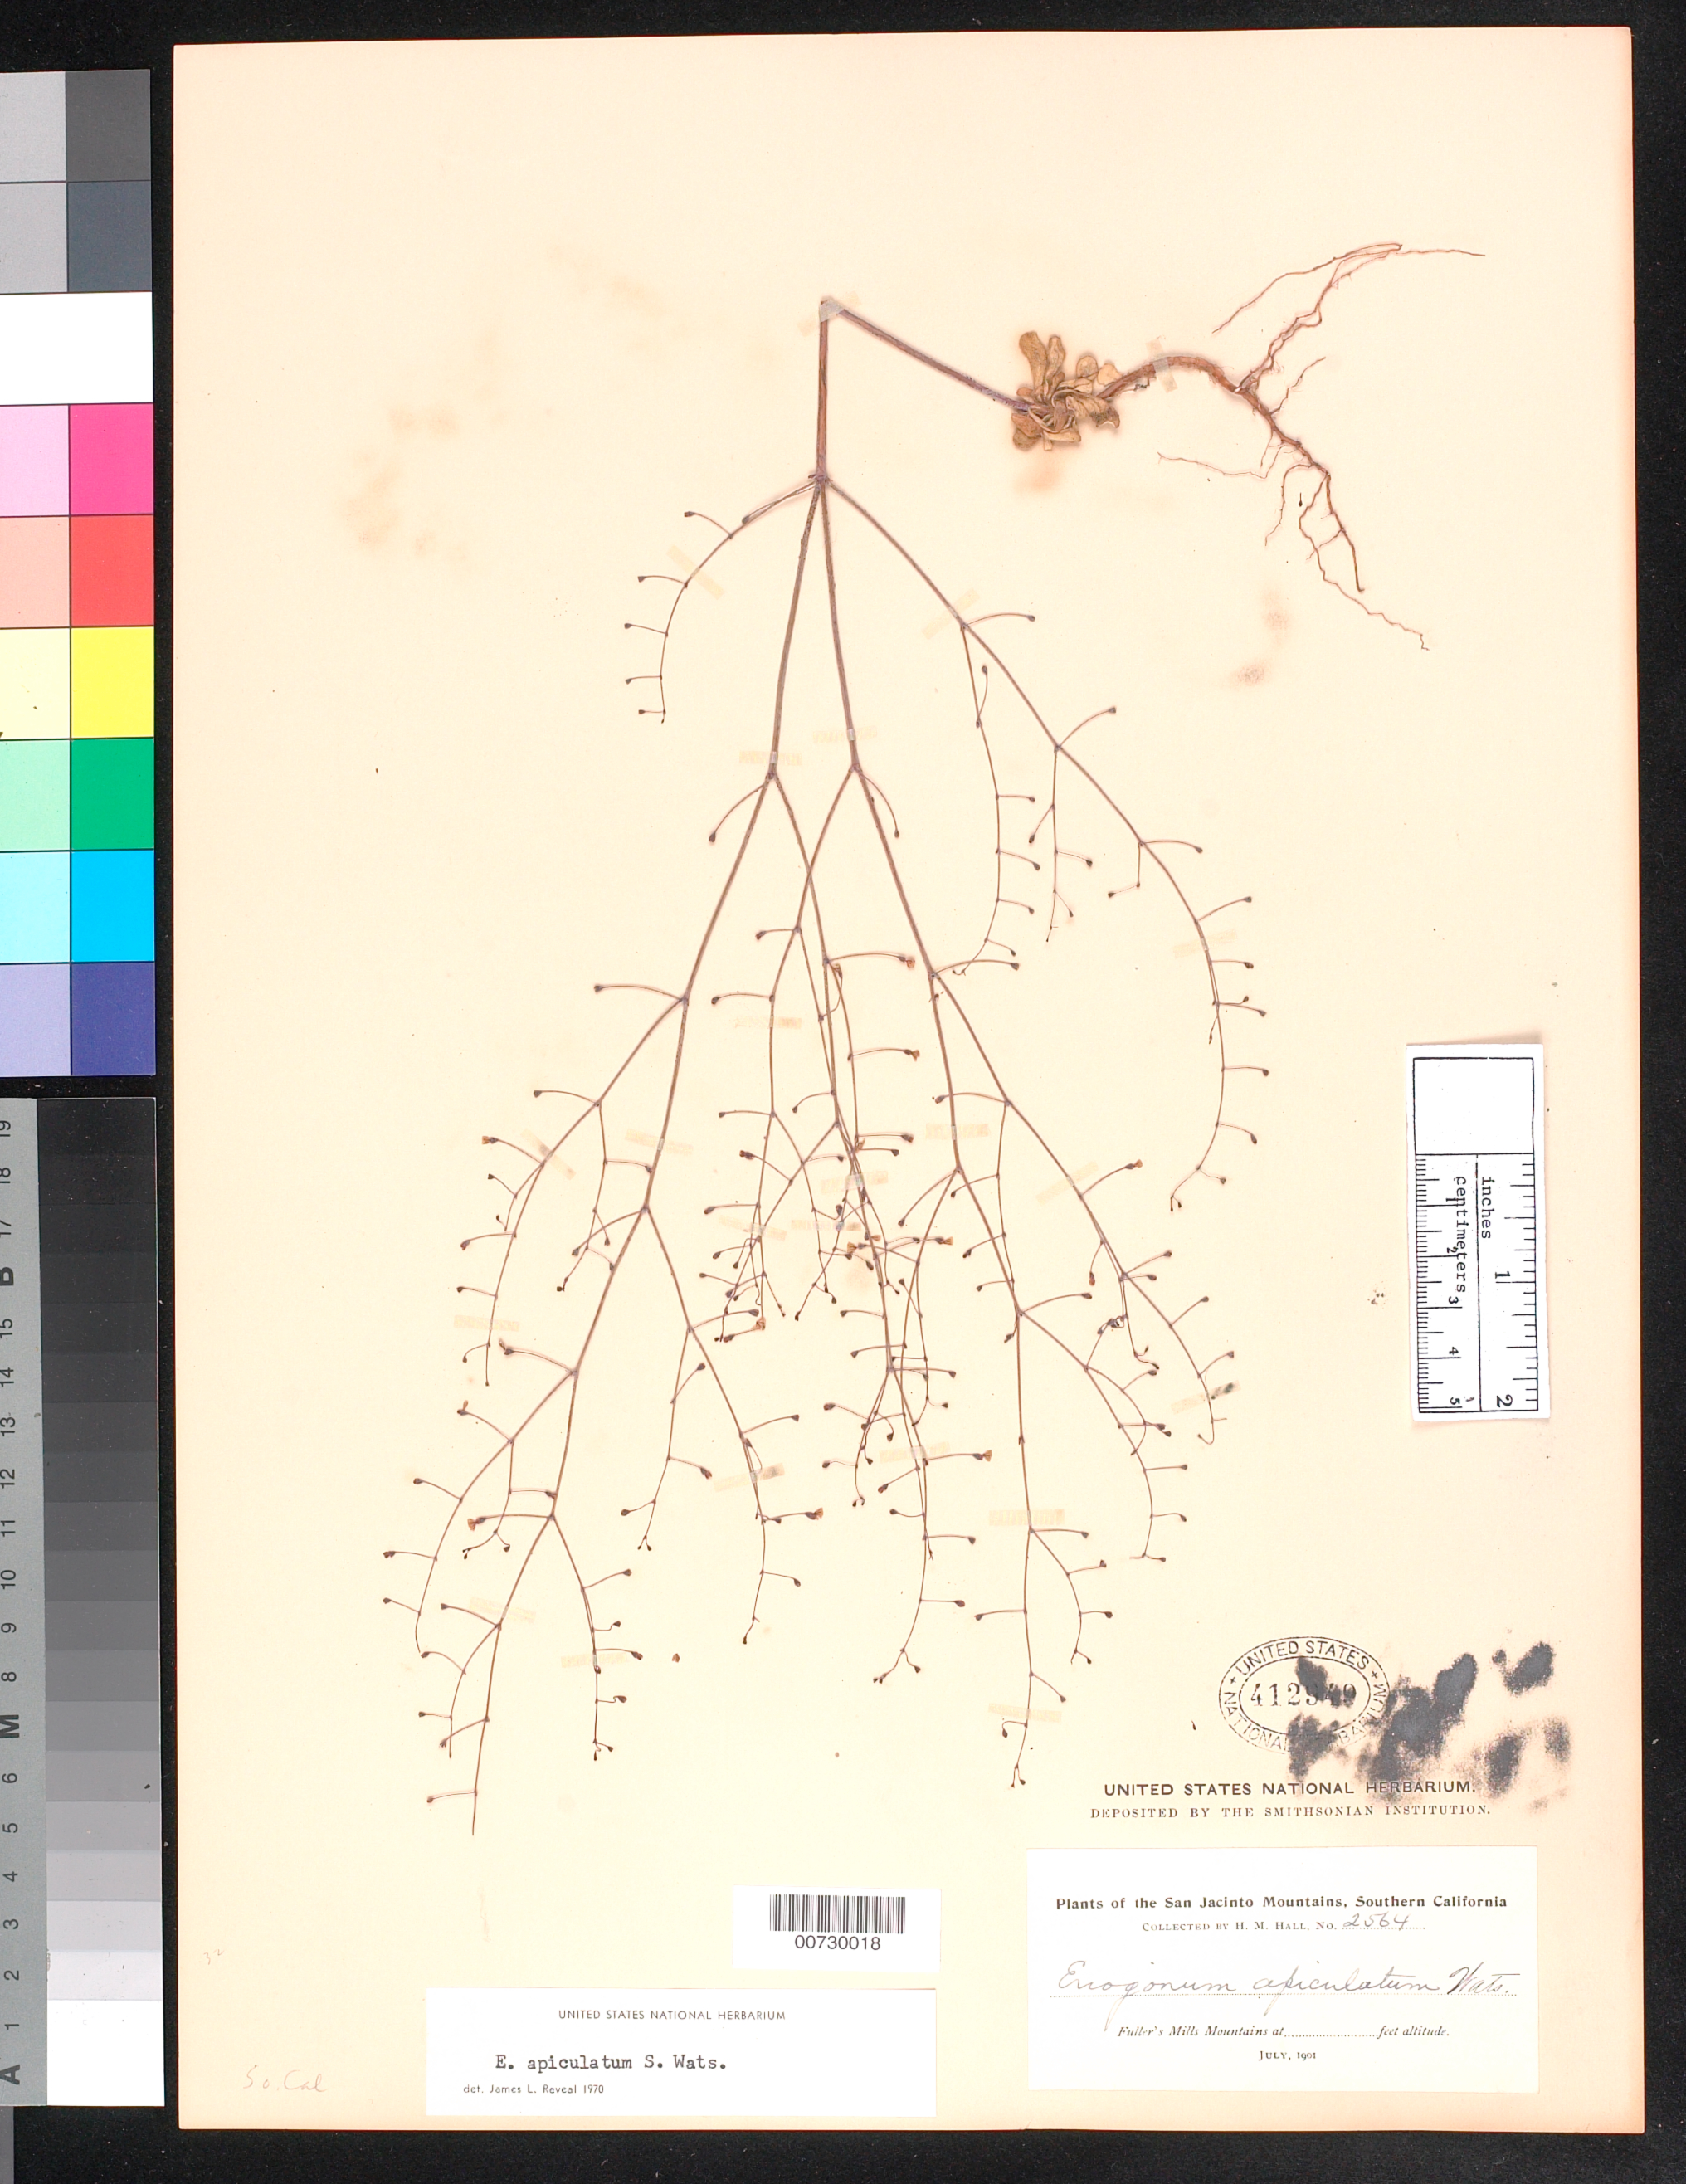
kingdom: Plantae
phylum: Tracheophyta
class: Magnoliopsida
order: Caryophyllales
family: Polygonaceae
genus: Eriogonum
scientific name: Eriogonum apiculatum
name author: S. Watson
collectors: H. M. Hall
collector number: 2564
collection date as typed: Jul 1901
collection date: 1901-07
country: United States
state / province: California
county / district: Riverside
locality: Fuller's Mills Mountains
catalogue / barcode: US 412949